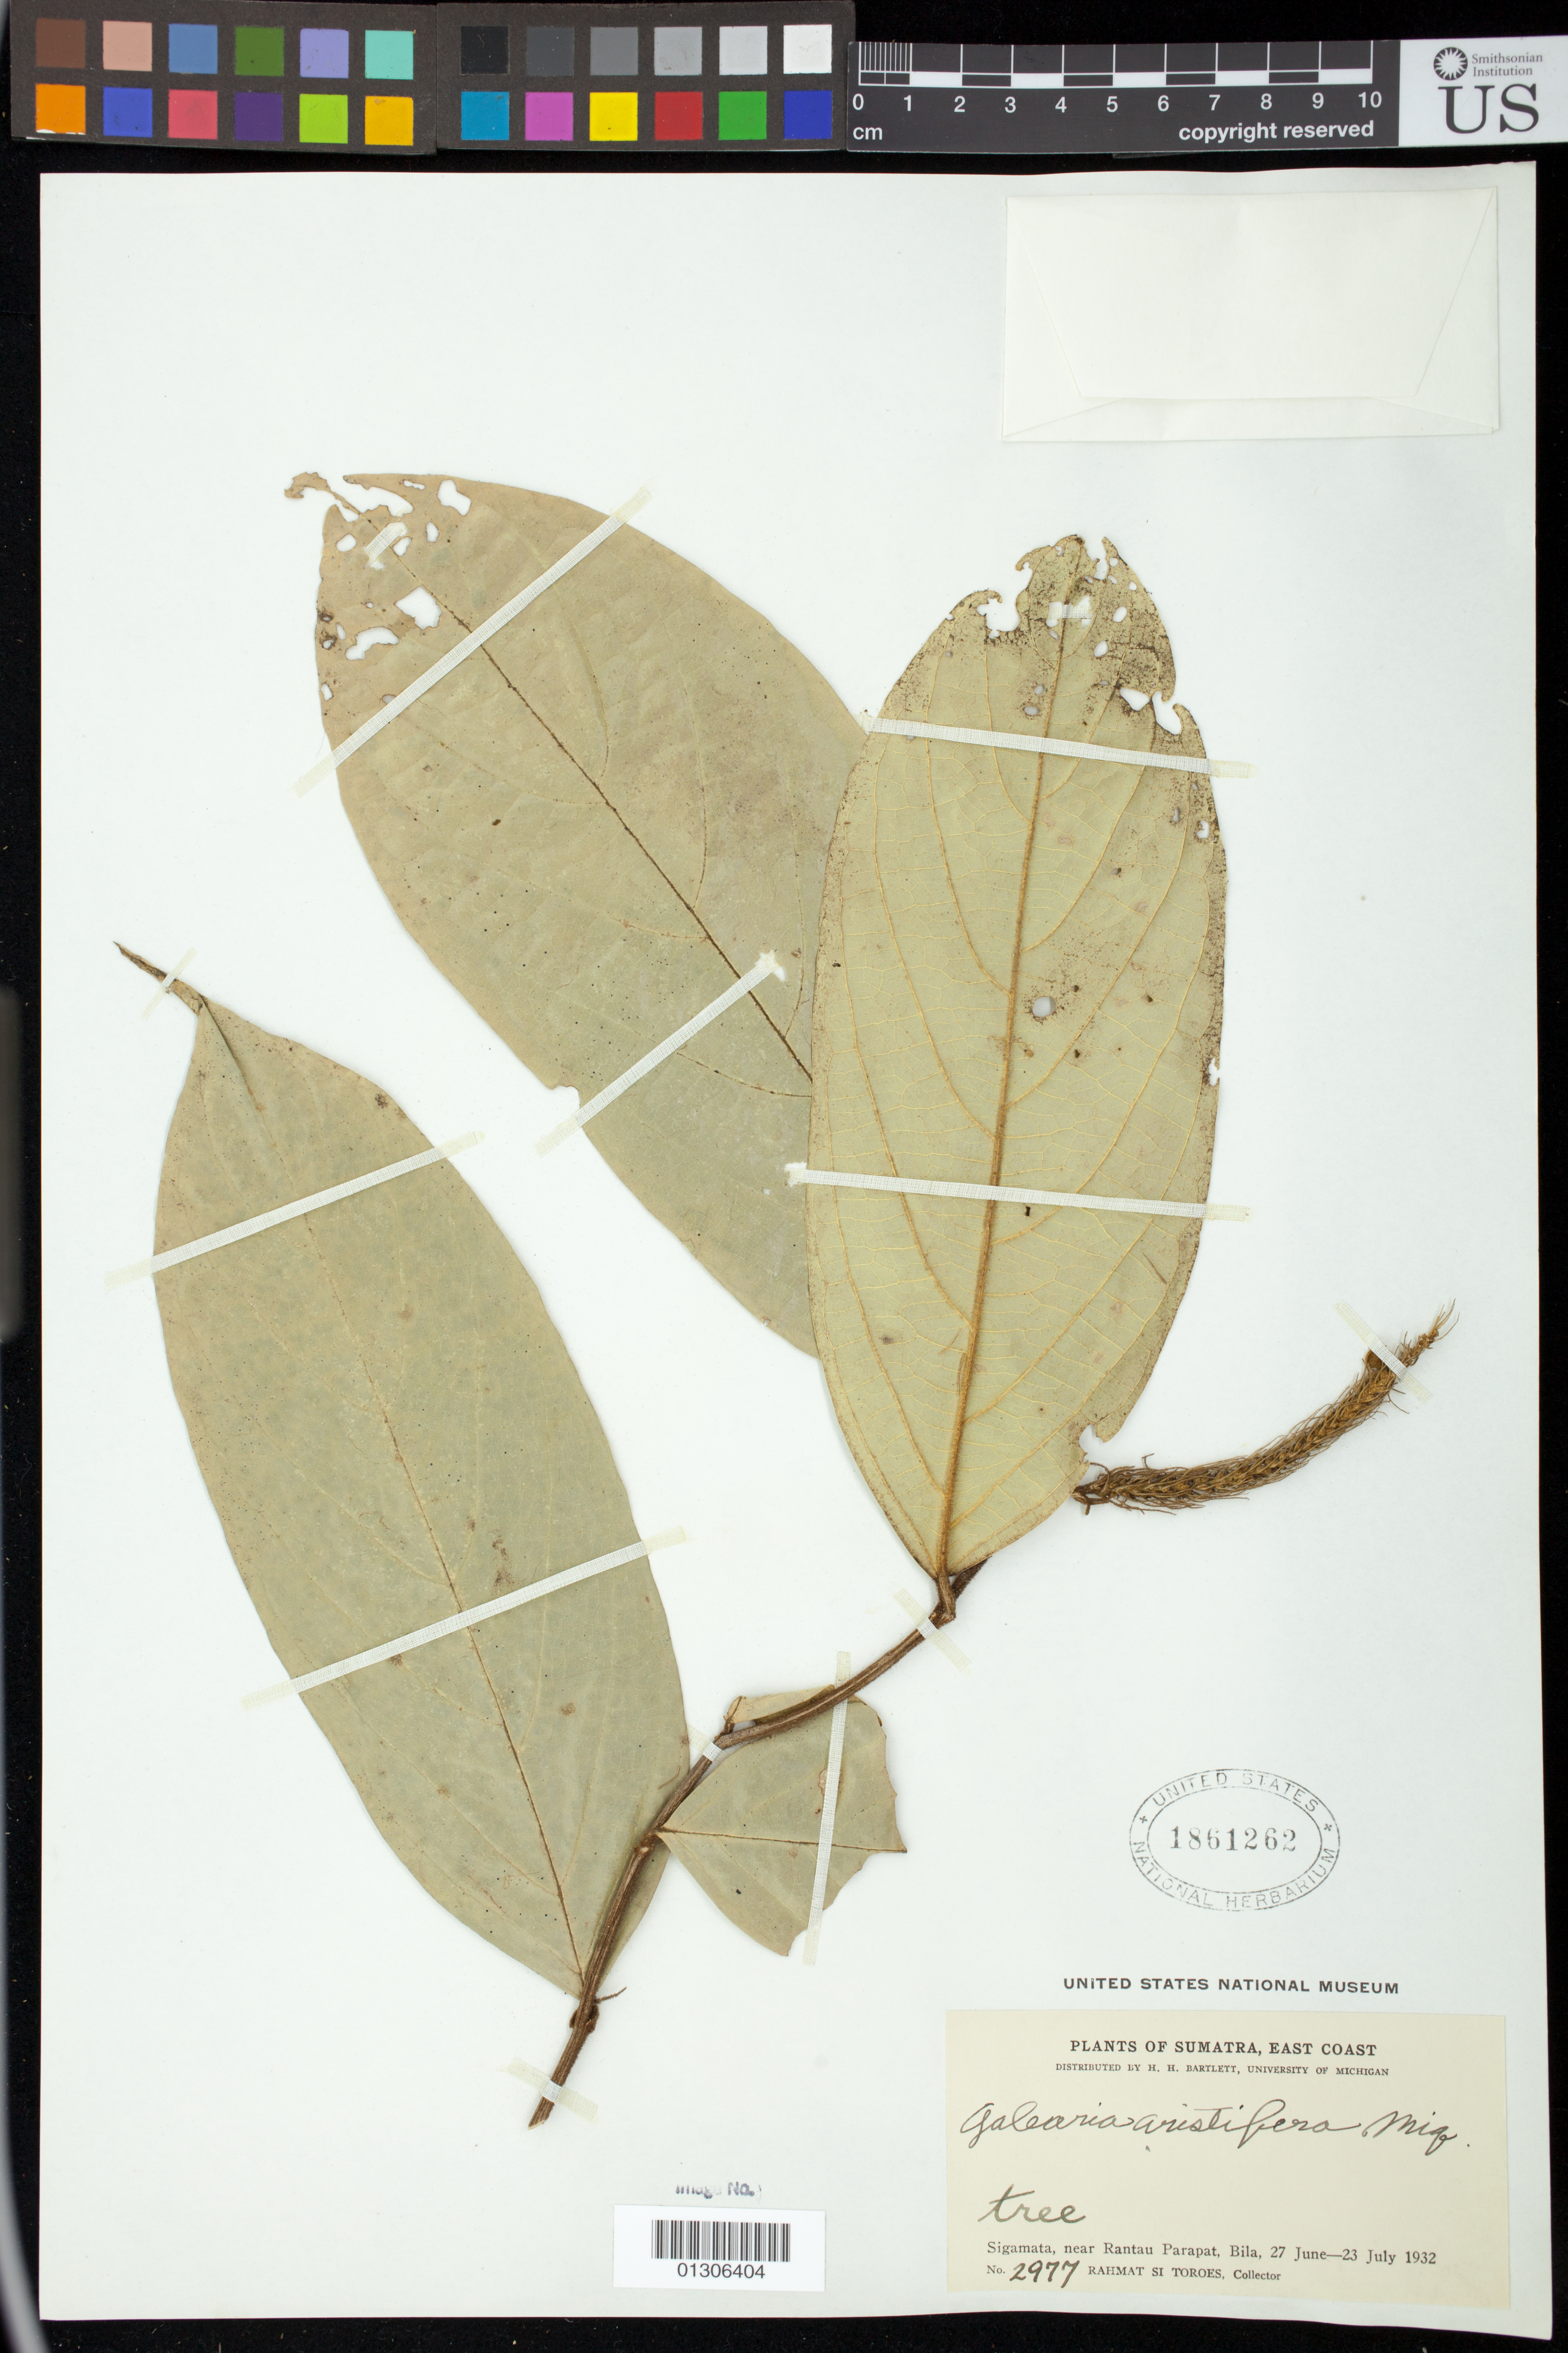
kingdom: Plantae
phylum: Tracheophyta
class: Magnoliopsida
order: Malpighiales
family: Pandaceae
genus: Galearia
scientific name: Galearia aristifera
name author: Miq.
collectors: Rahmat Si Boeea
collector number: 2977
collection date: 1932-06-27/1932-07-23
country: Indonesia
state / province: Sumatra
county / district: Sumatera Utara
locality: Sigamata, near Rantau Parapat [Rantau Prapat], Bila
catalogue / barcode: US 1861262